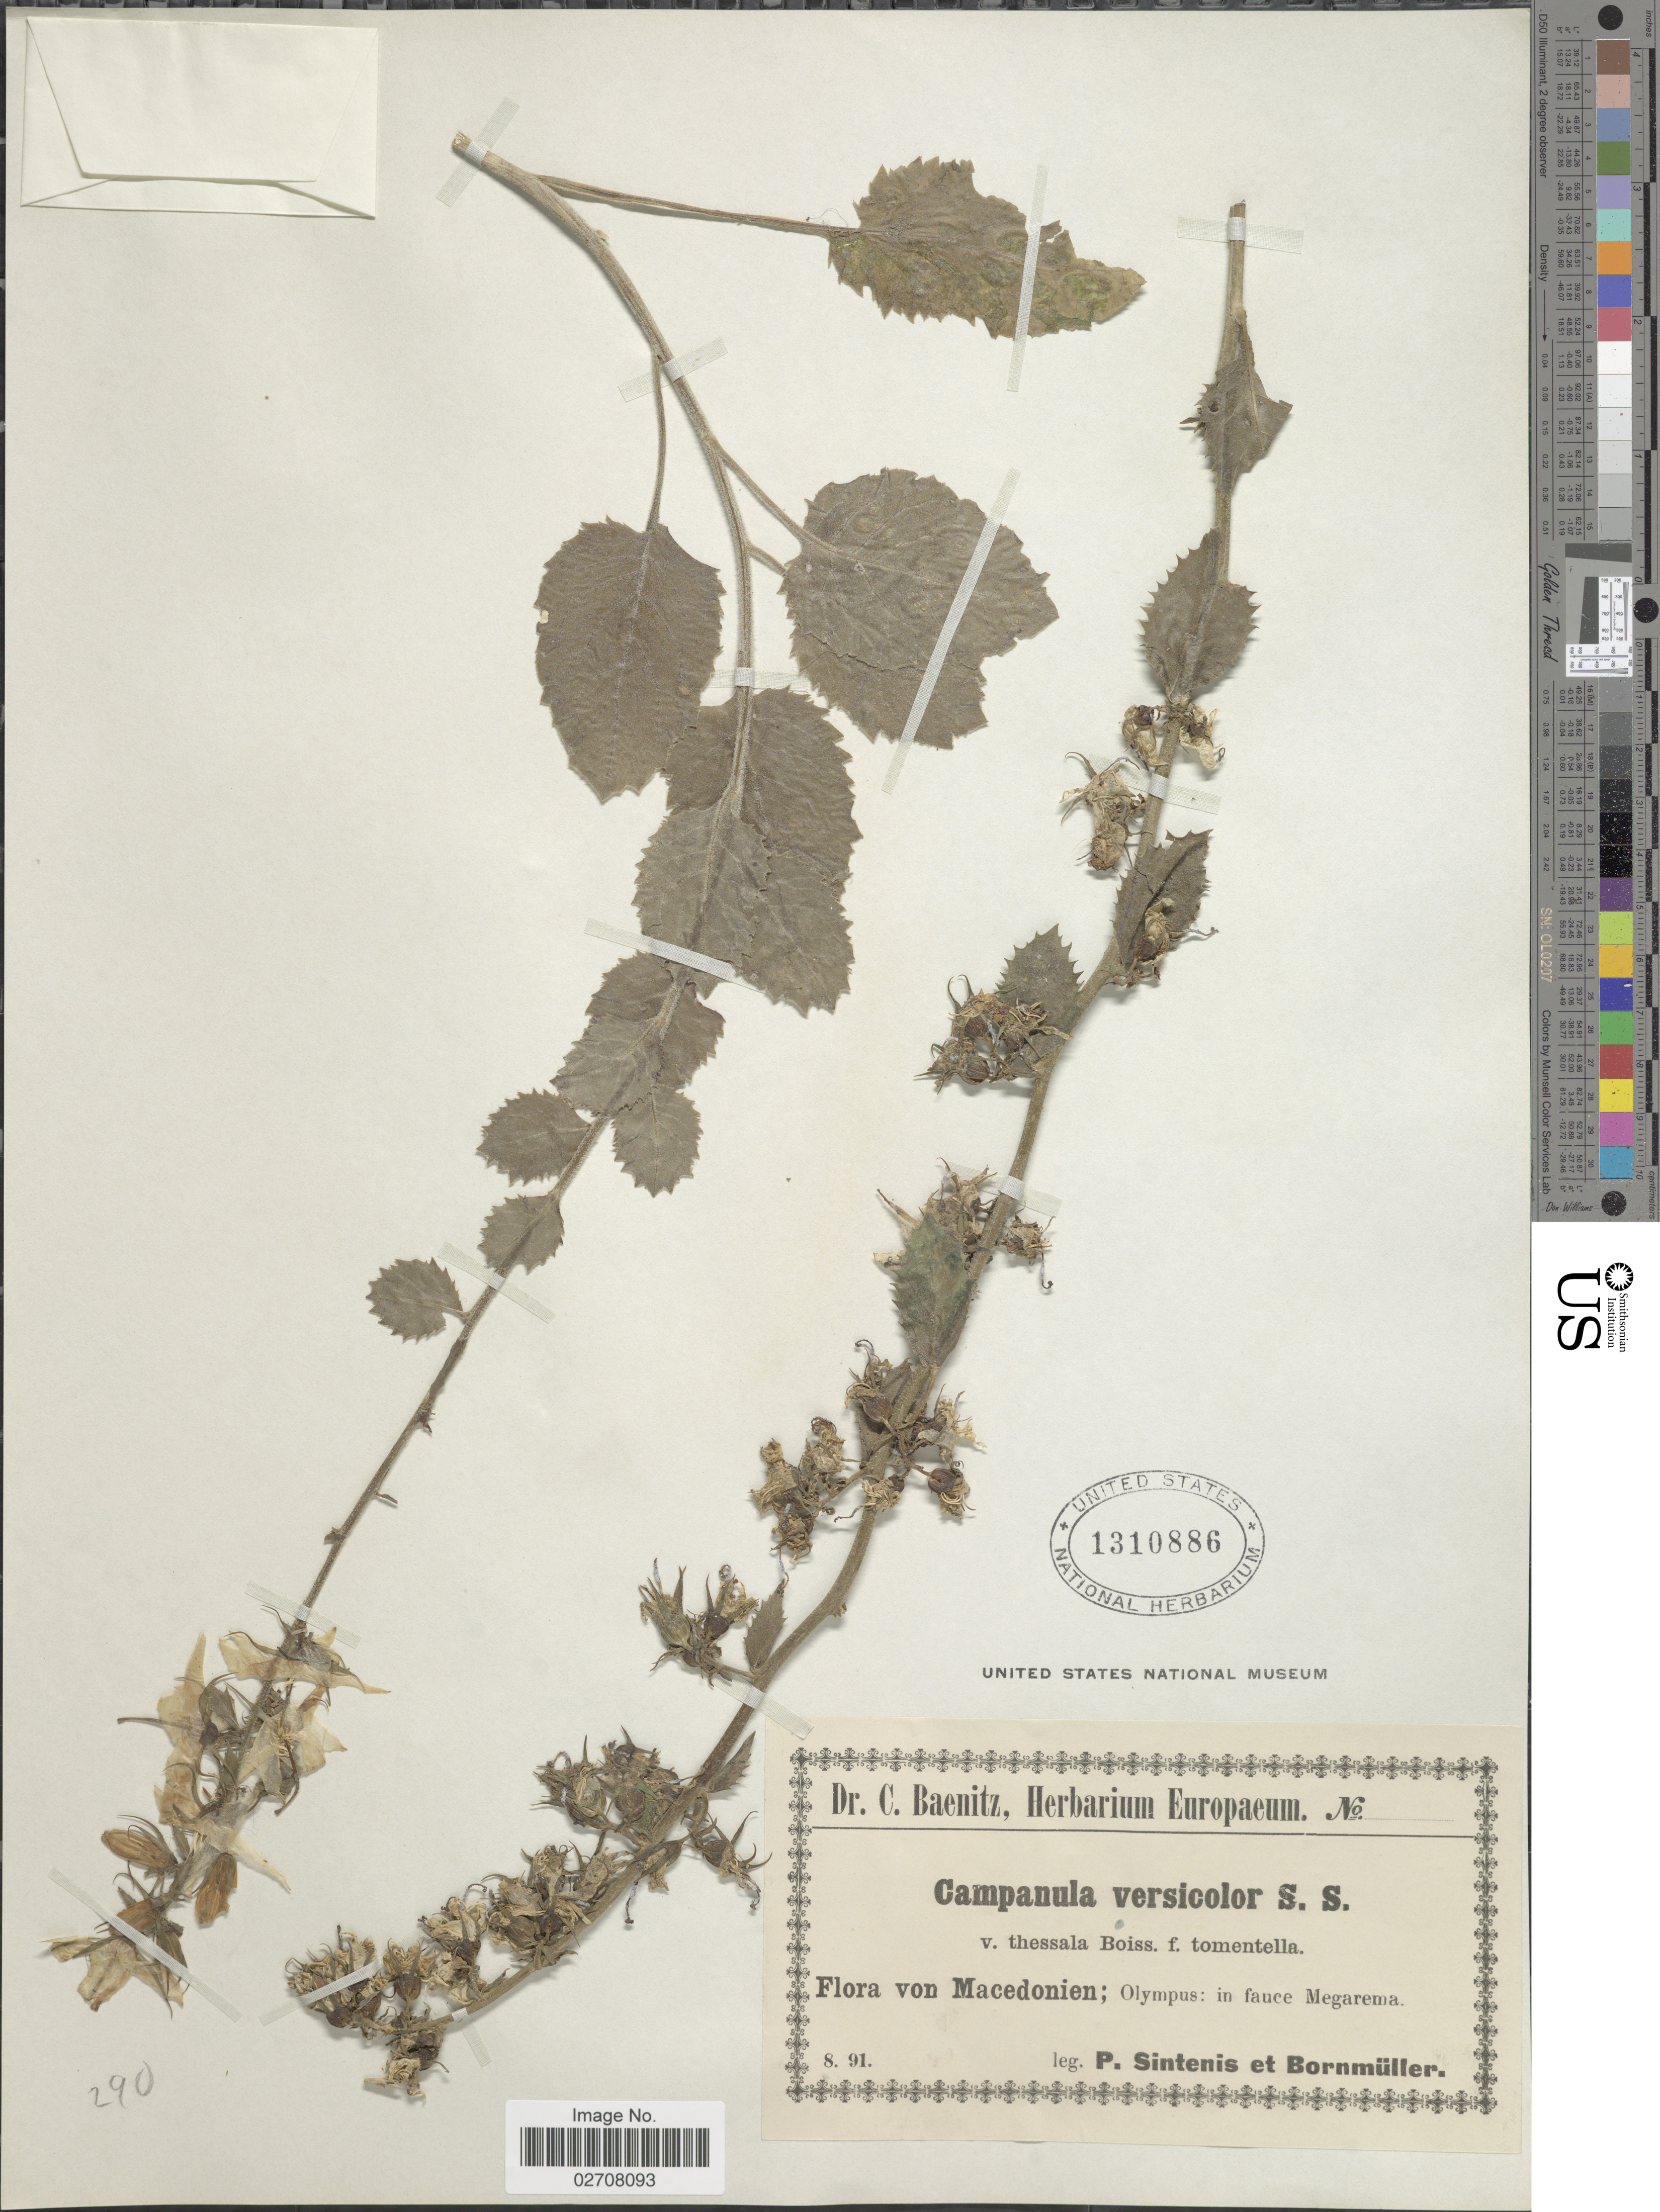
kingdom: Plantae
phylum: Tracheophyta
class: Magnoliopsida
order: Asterales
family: Campanulaceae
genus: Campanula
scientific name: Campanula versicolor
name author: Andrews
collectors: P. Sintenis & J. Bornmüller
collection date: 1891-08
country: Greece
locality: Macedonien; Olympus: in fauce Megarema.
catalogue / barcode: US 1310886